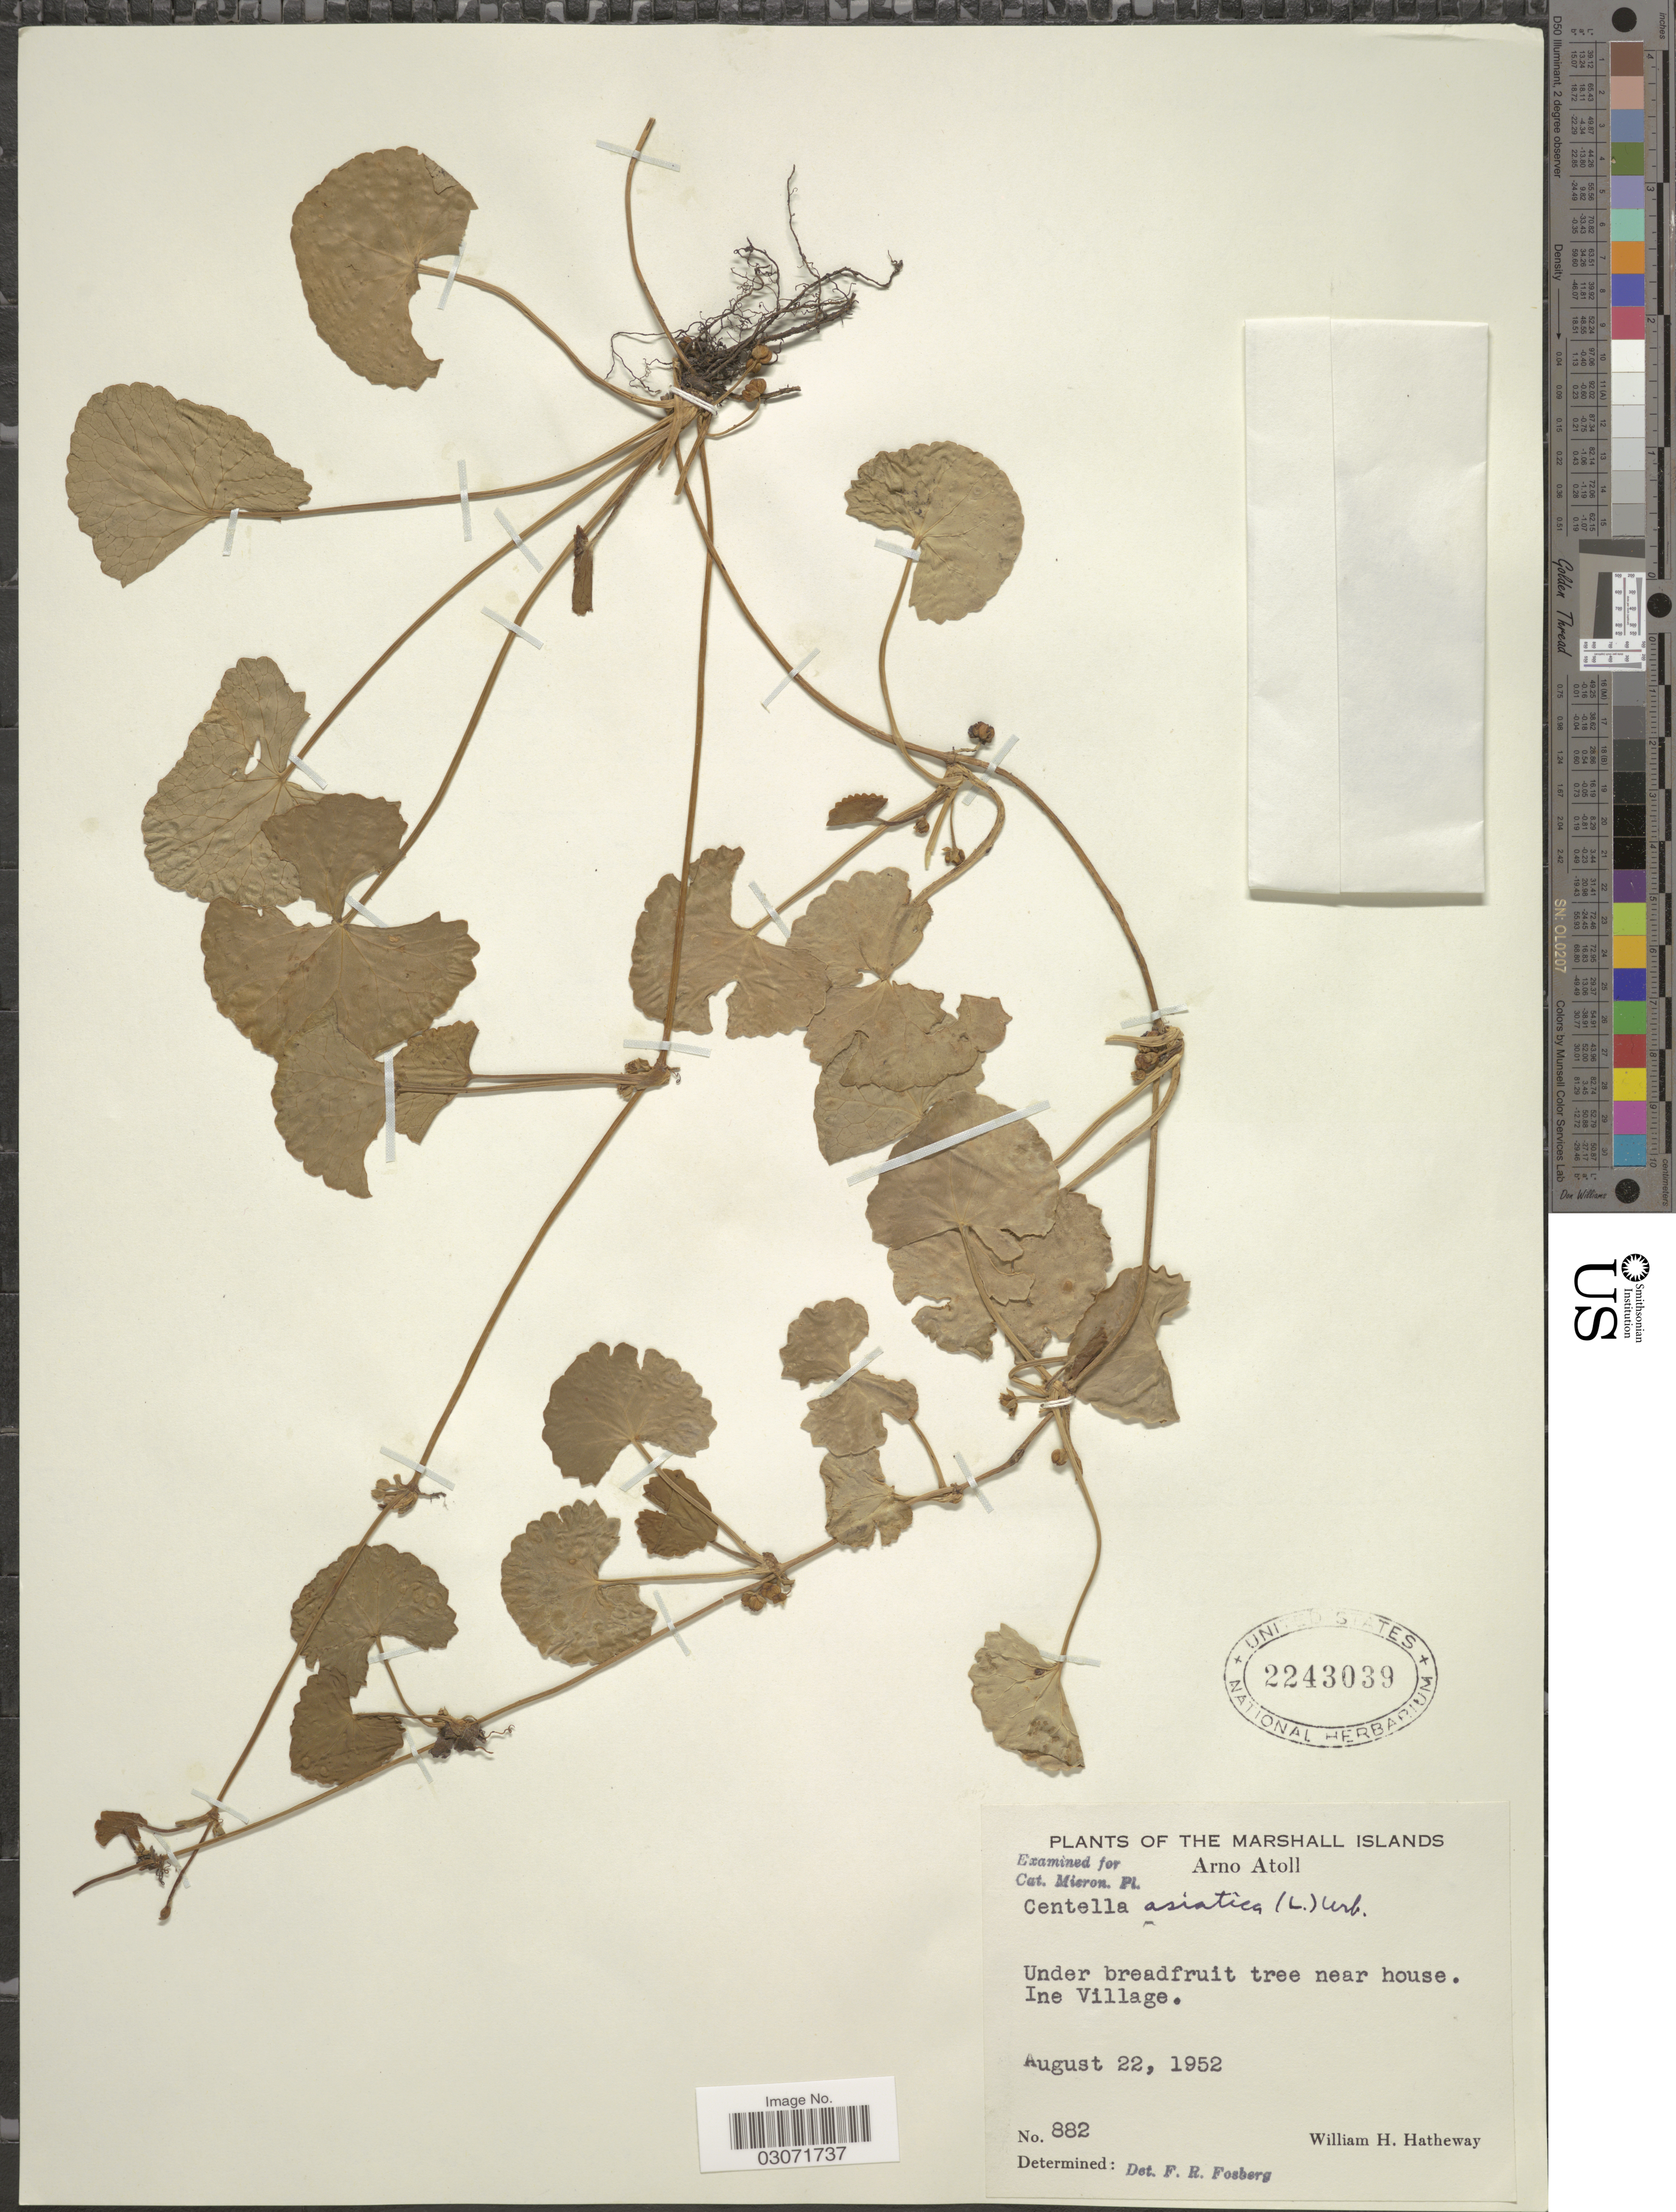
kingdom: Plantae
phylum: Tracheophyta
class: Magnoliopsida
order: Apiales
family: Apiaceae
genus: Centella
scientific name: Centella asiatica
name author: (L.) Urb.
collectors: W. H. Hatheway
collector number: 882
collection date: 1952-08-22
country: Marshall Islands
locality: Arno Atoll. Ine Village.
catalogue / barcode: US 2243039